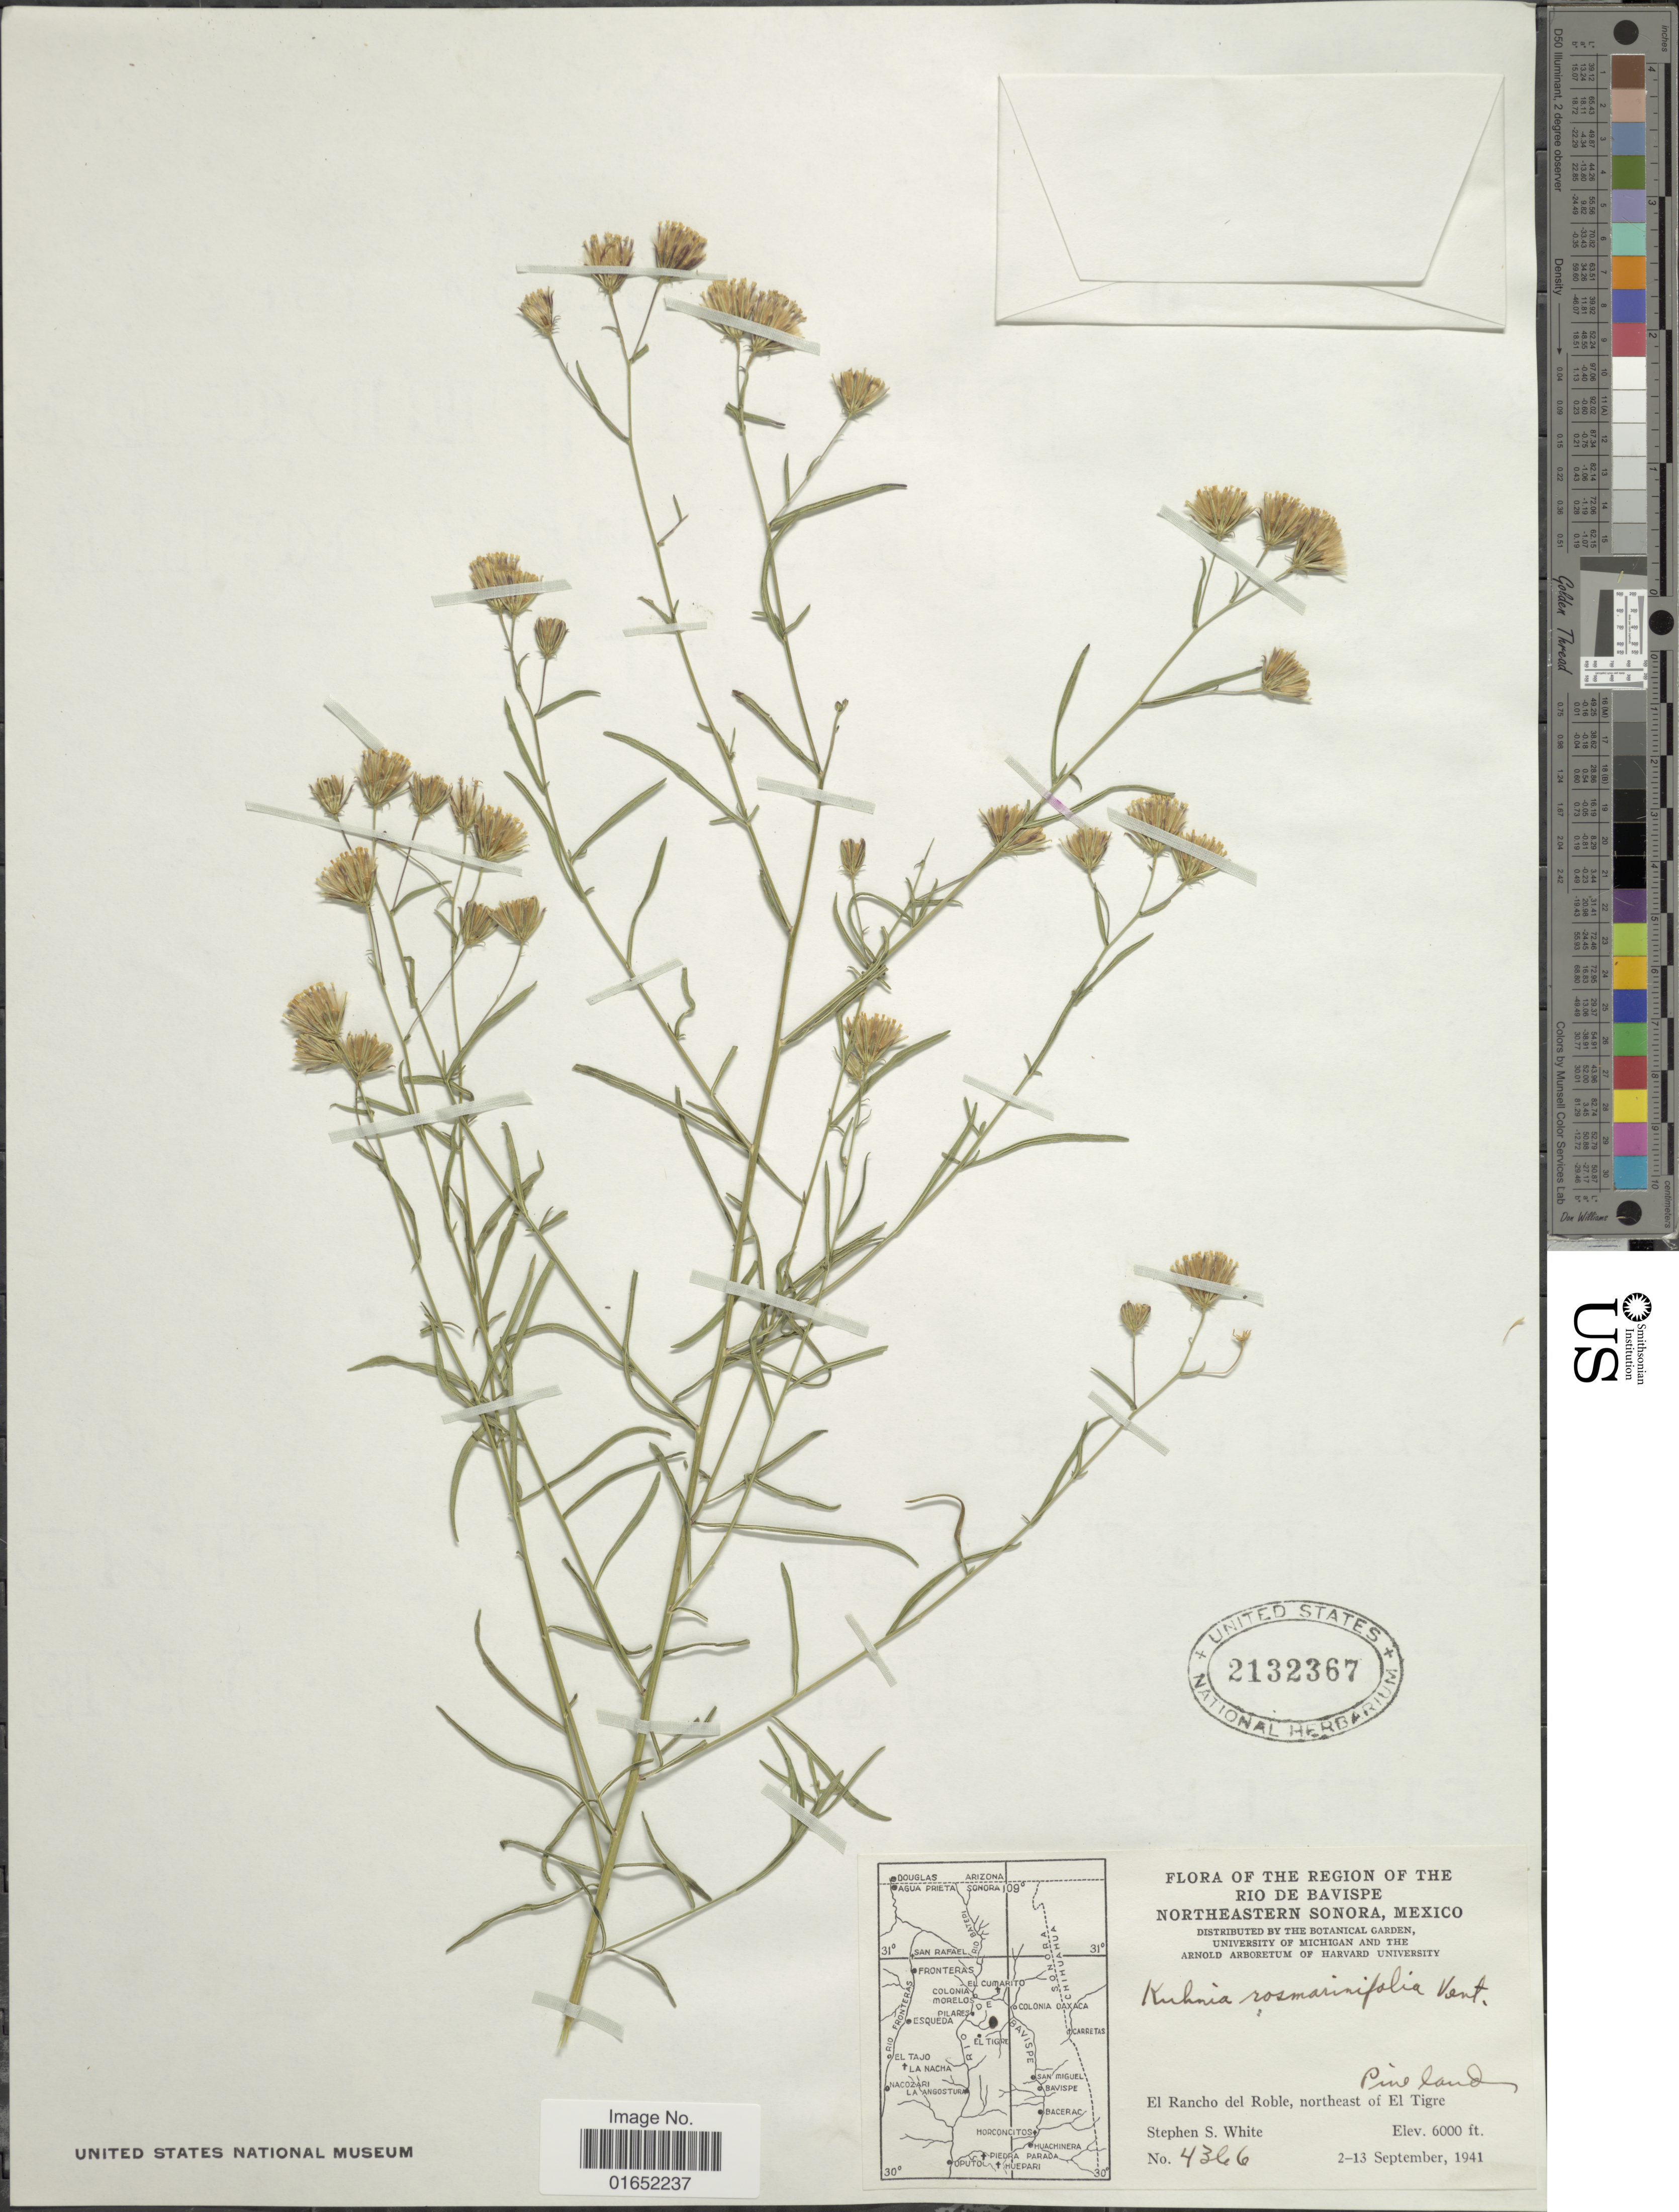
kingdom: Plantae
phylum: Tracheophyta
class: Magnoliopsida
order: Asterales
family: Asteraceae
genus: Brickellia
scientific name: Brickellia rosmarinifolia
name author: (Vent.) W.A. Weber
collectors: S. S. White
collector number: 4366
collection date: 1941-09-02/1941-09-13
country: Mexico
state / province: Sonora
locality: The Region of the Rio de Bavispe, Northeastern Sonora, El Rancho del Roble, northeast of El Tigre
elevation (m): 1829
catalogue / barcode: US 2132367